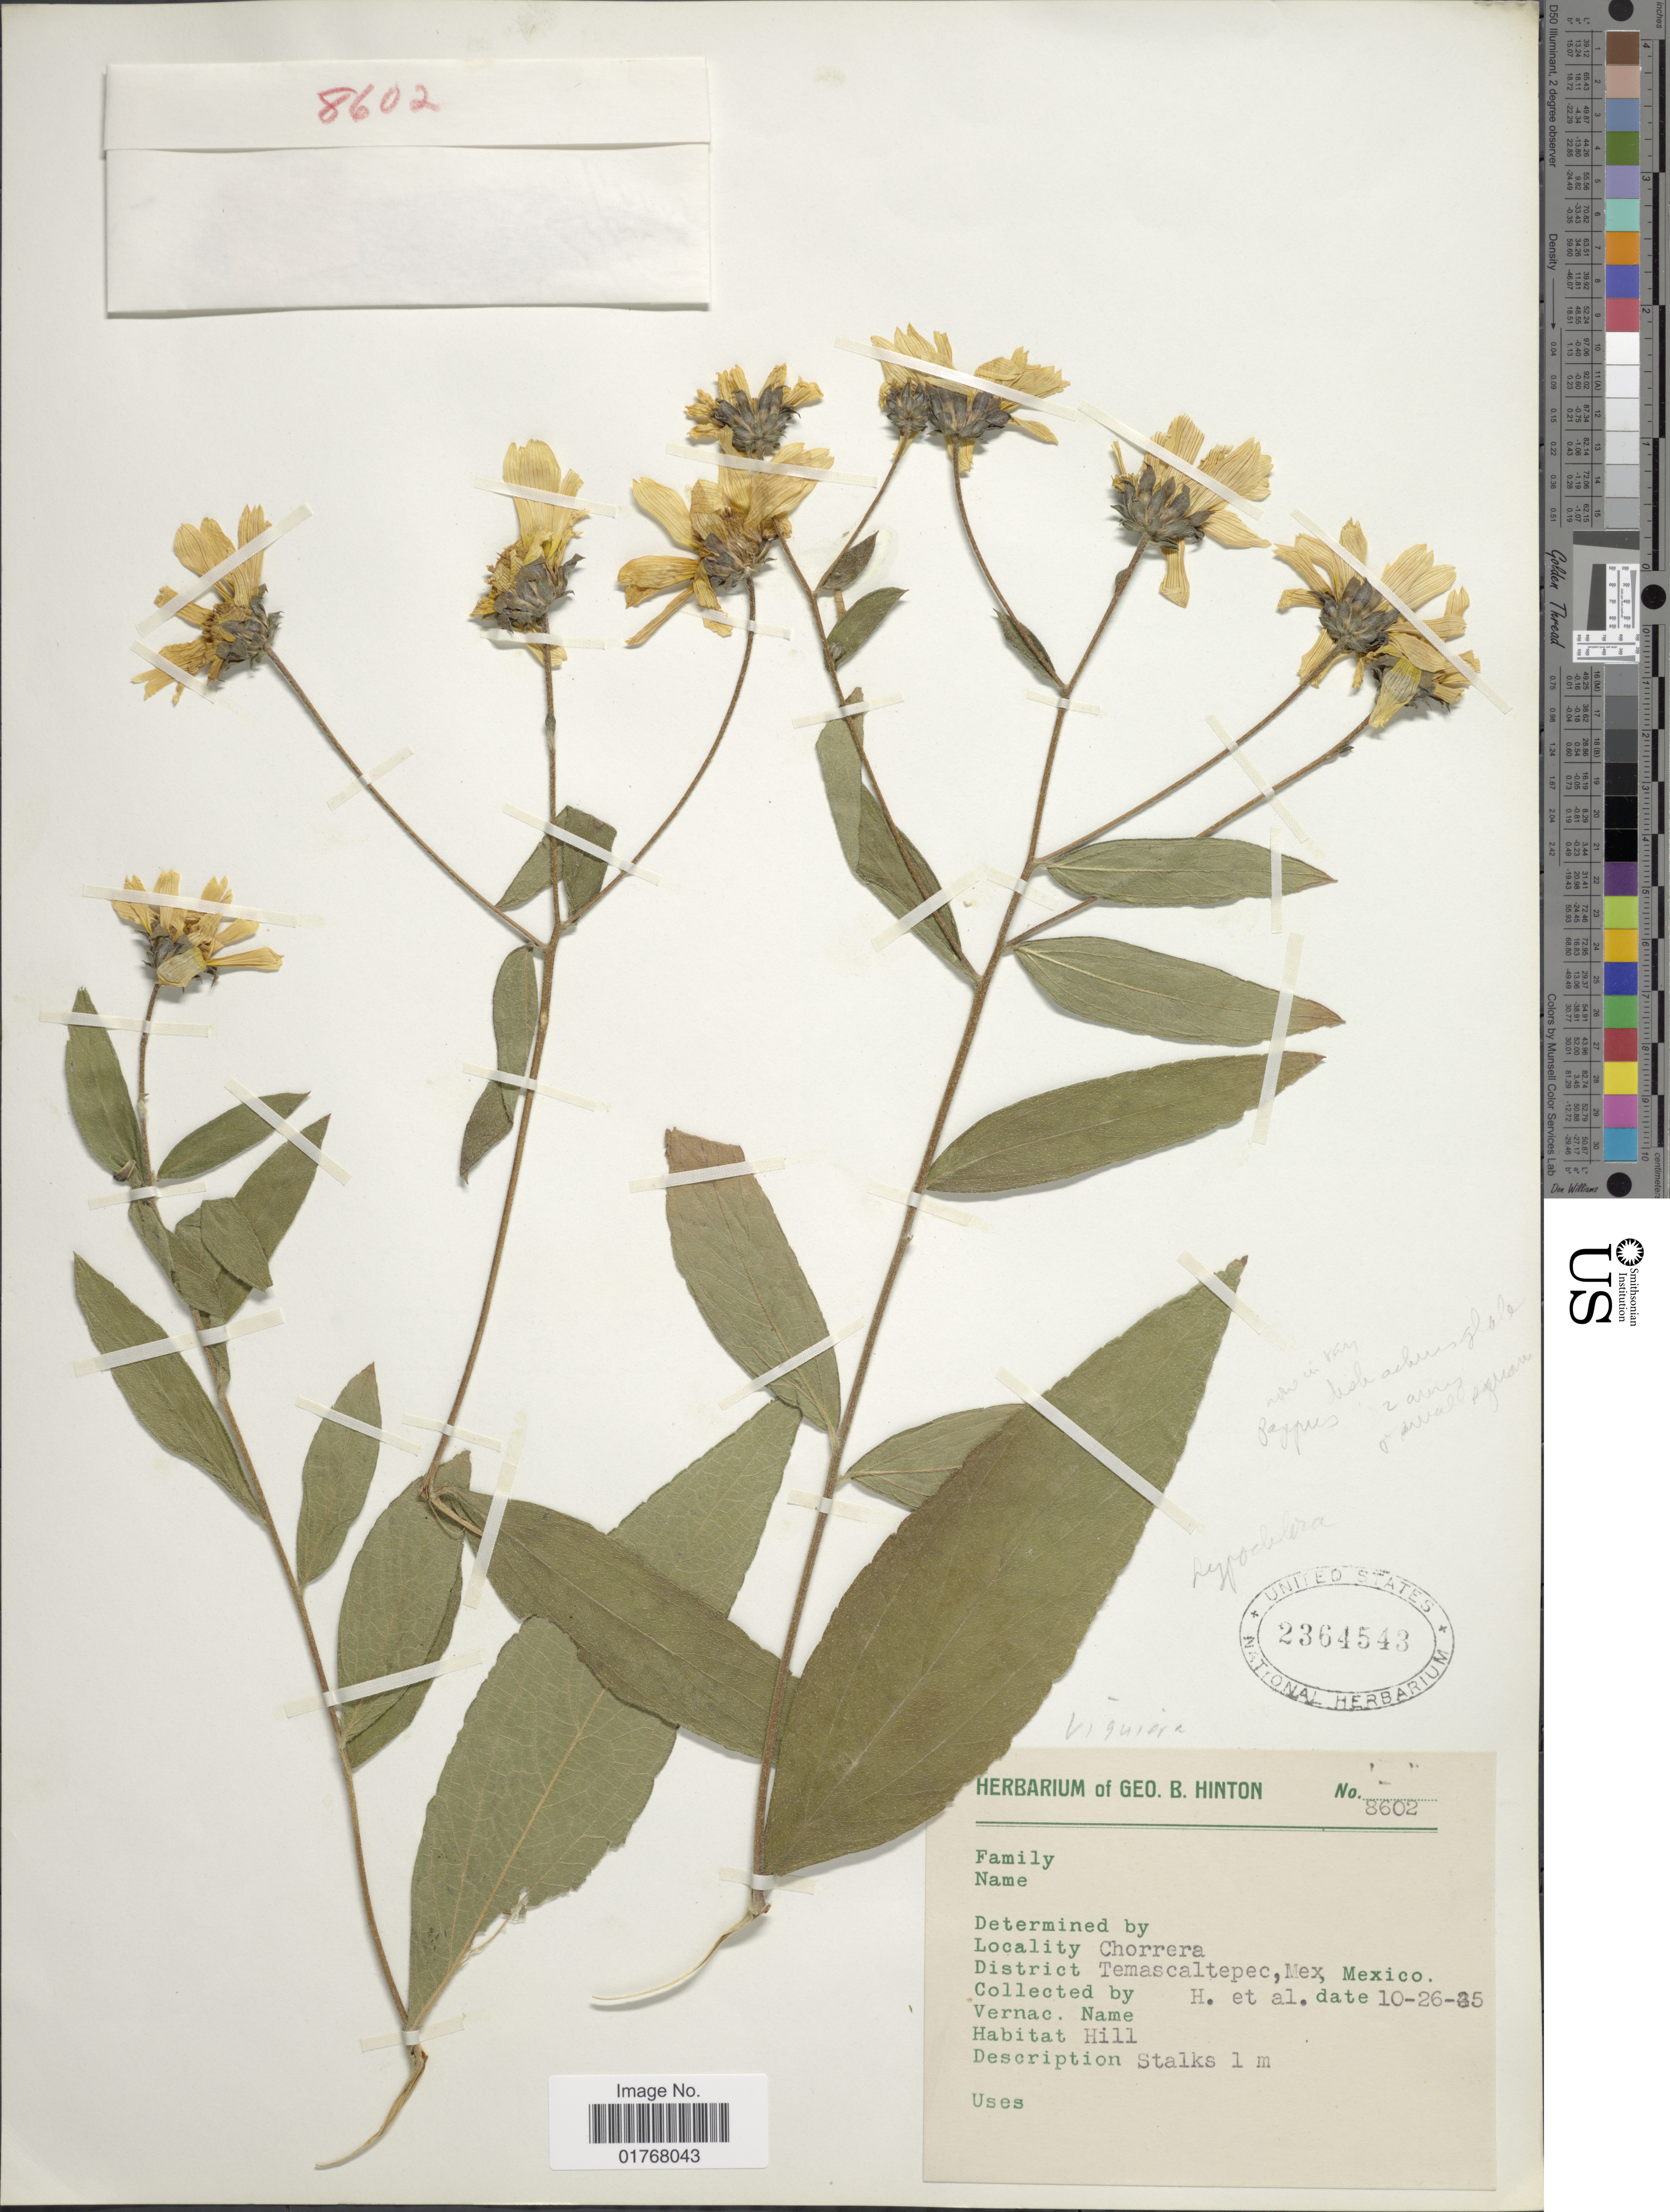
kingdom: Plantae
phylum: Tracheophyta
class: Magnoliopsida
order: Asterales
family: Asteraceae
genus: Viguiera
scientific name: Viguiera hypochlora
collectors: G. B. Hinton & et al.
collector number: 8602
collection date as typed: Transcribed d/m/y: 26/10/35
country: Mexico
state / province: México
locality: Chorrera, District Temascaltepec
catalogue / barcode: US 2364543